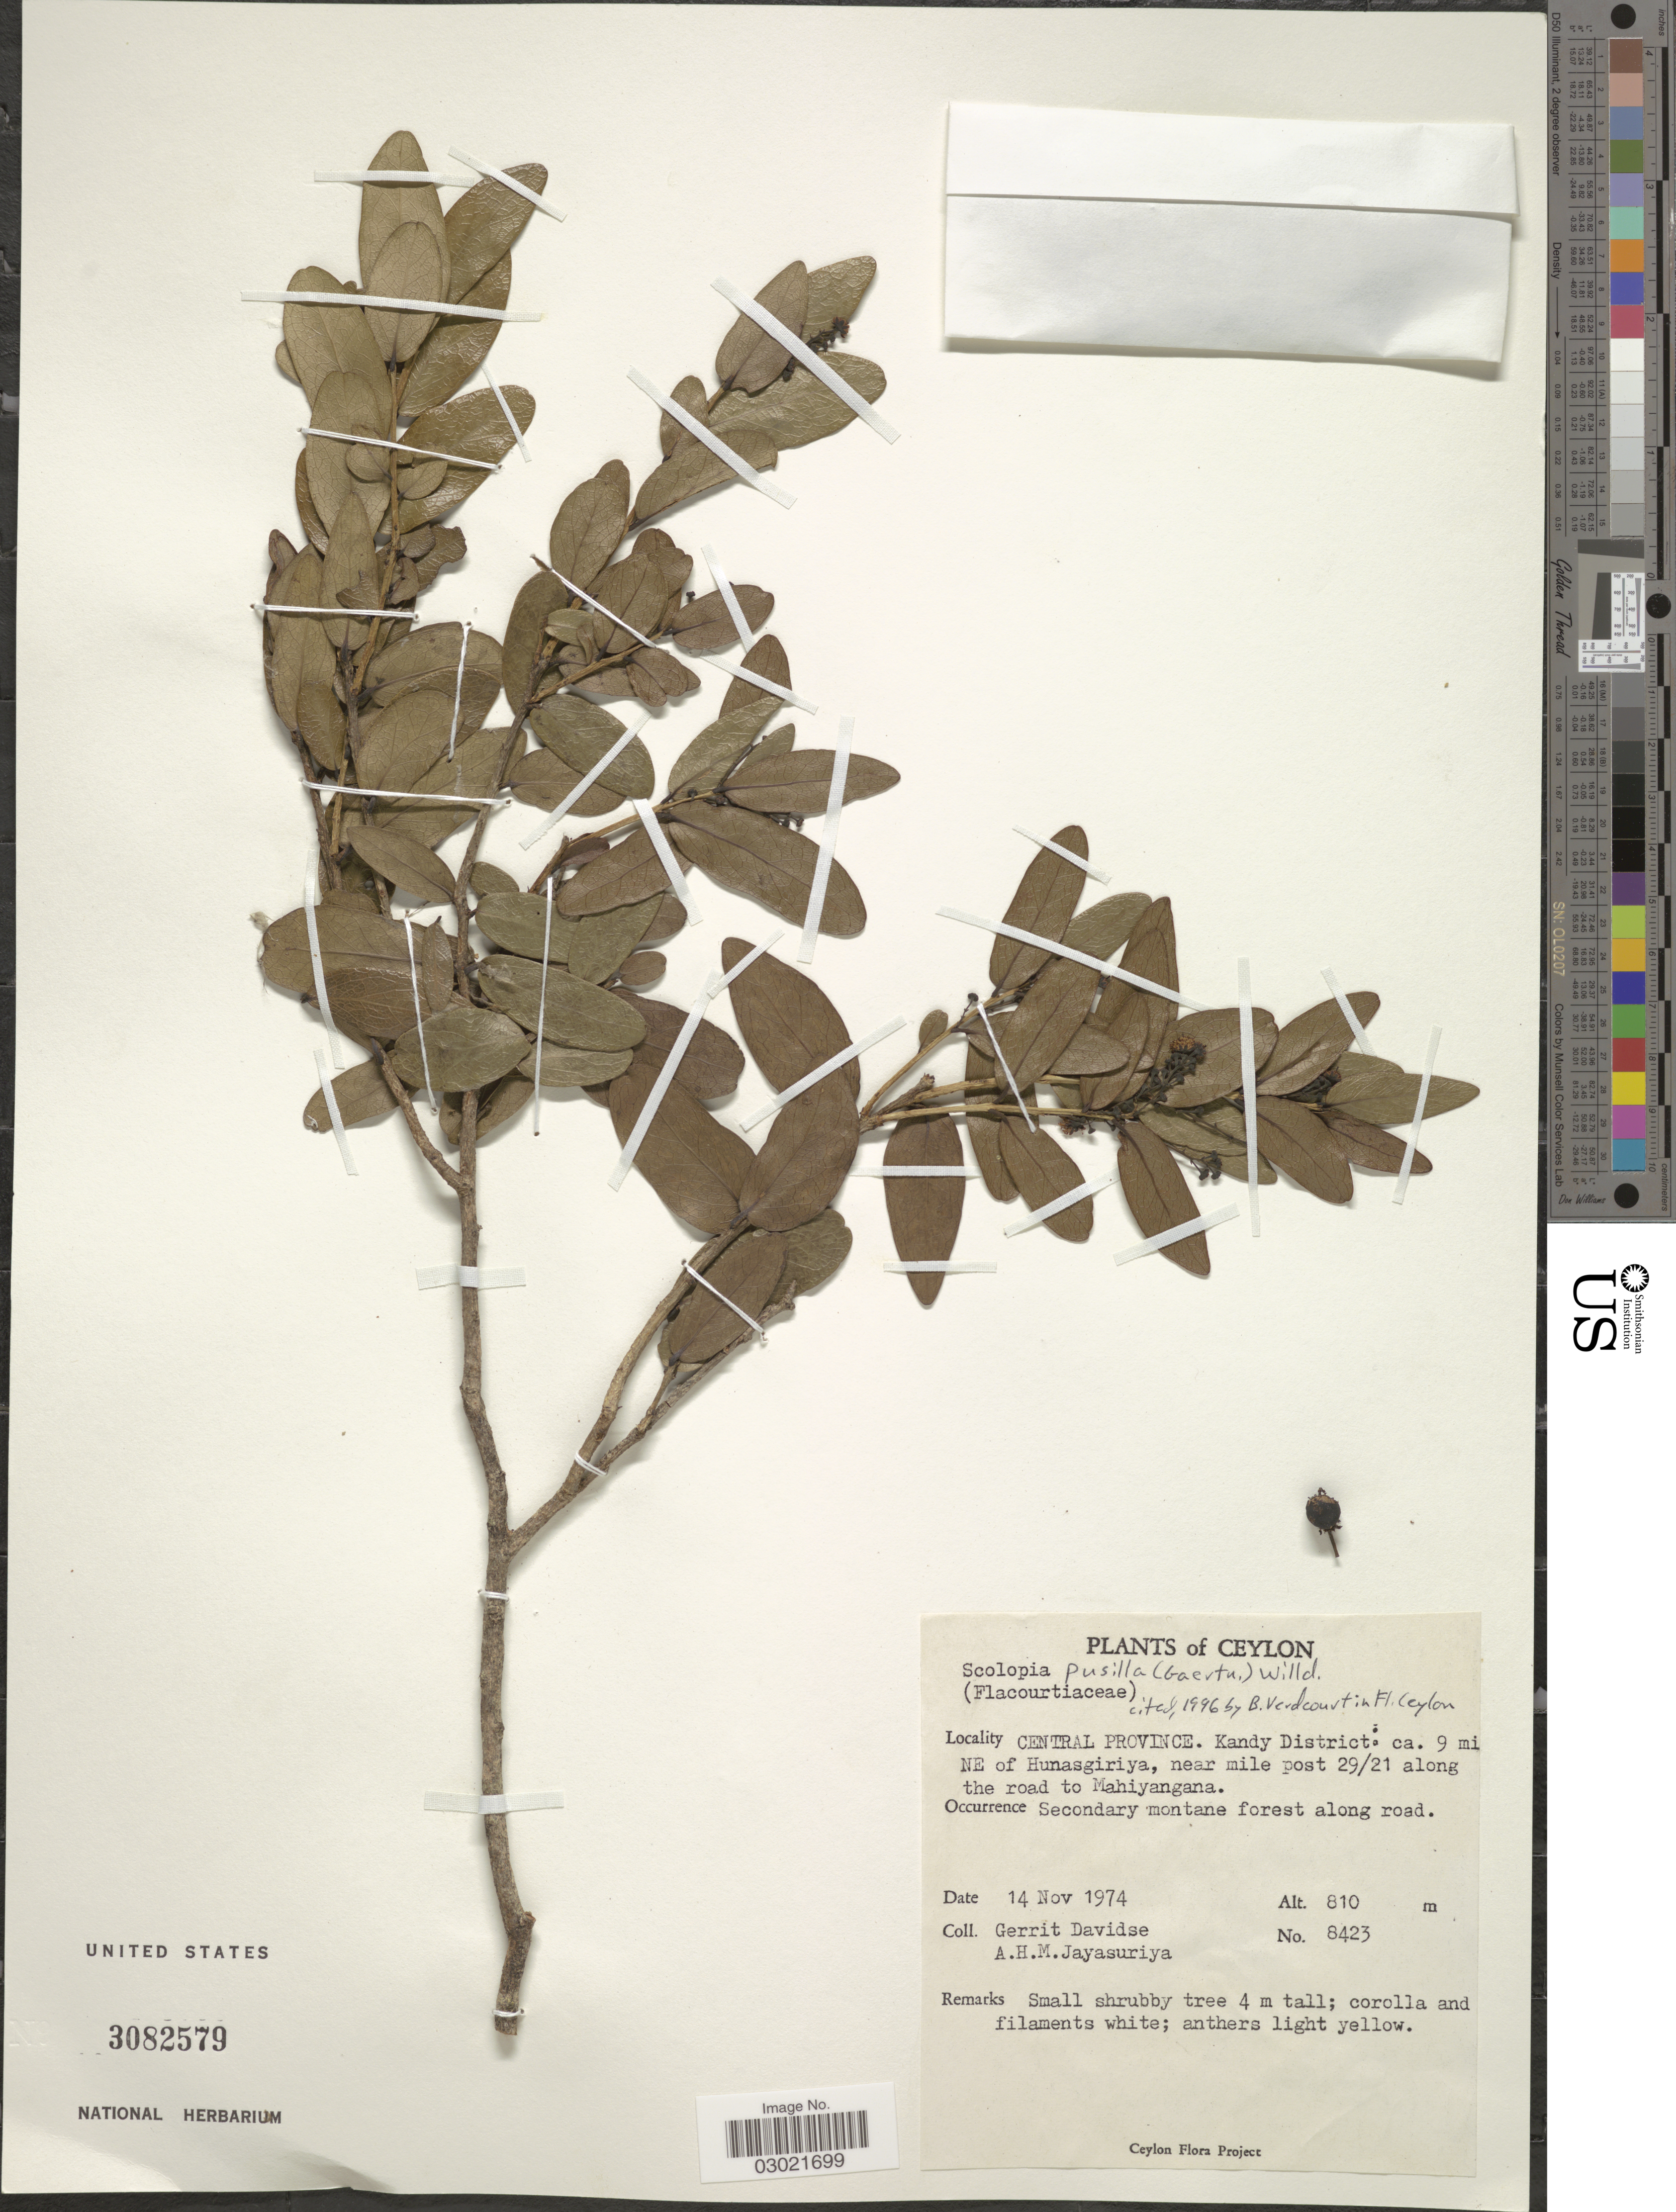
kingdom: Plantae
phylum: Tracheophyta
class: Magnoliopsida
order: Malpighiales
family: Salicaceae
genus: Scolopia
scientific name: Scolopia pusilla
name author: (Gaertn.) Willd.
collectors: G. Davidse & A. H. Jayasuriya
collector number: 8423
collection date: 1974-11-14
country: Sri Lanka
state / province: Central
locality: Ceylon. Kandy District. ca. 9 mi NE of Hunasgiriya, near mile post 29/21 along the road to Mahiyangana. Secondary montane forest along road.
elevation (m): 810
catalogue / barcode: US 3082579